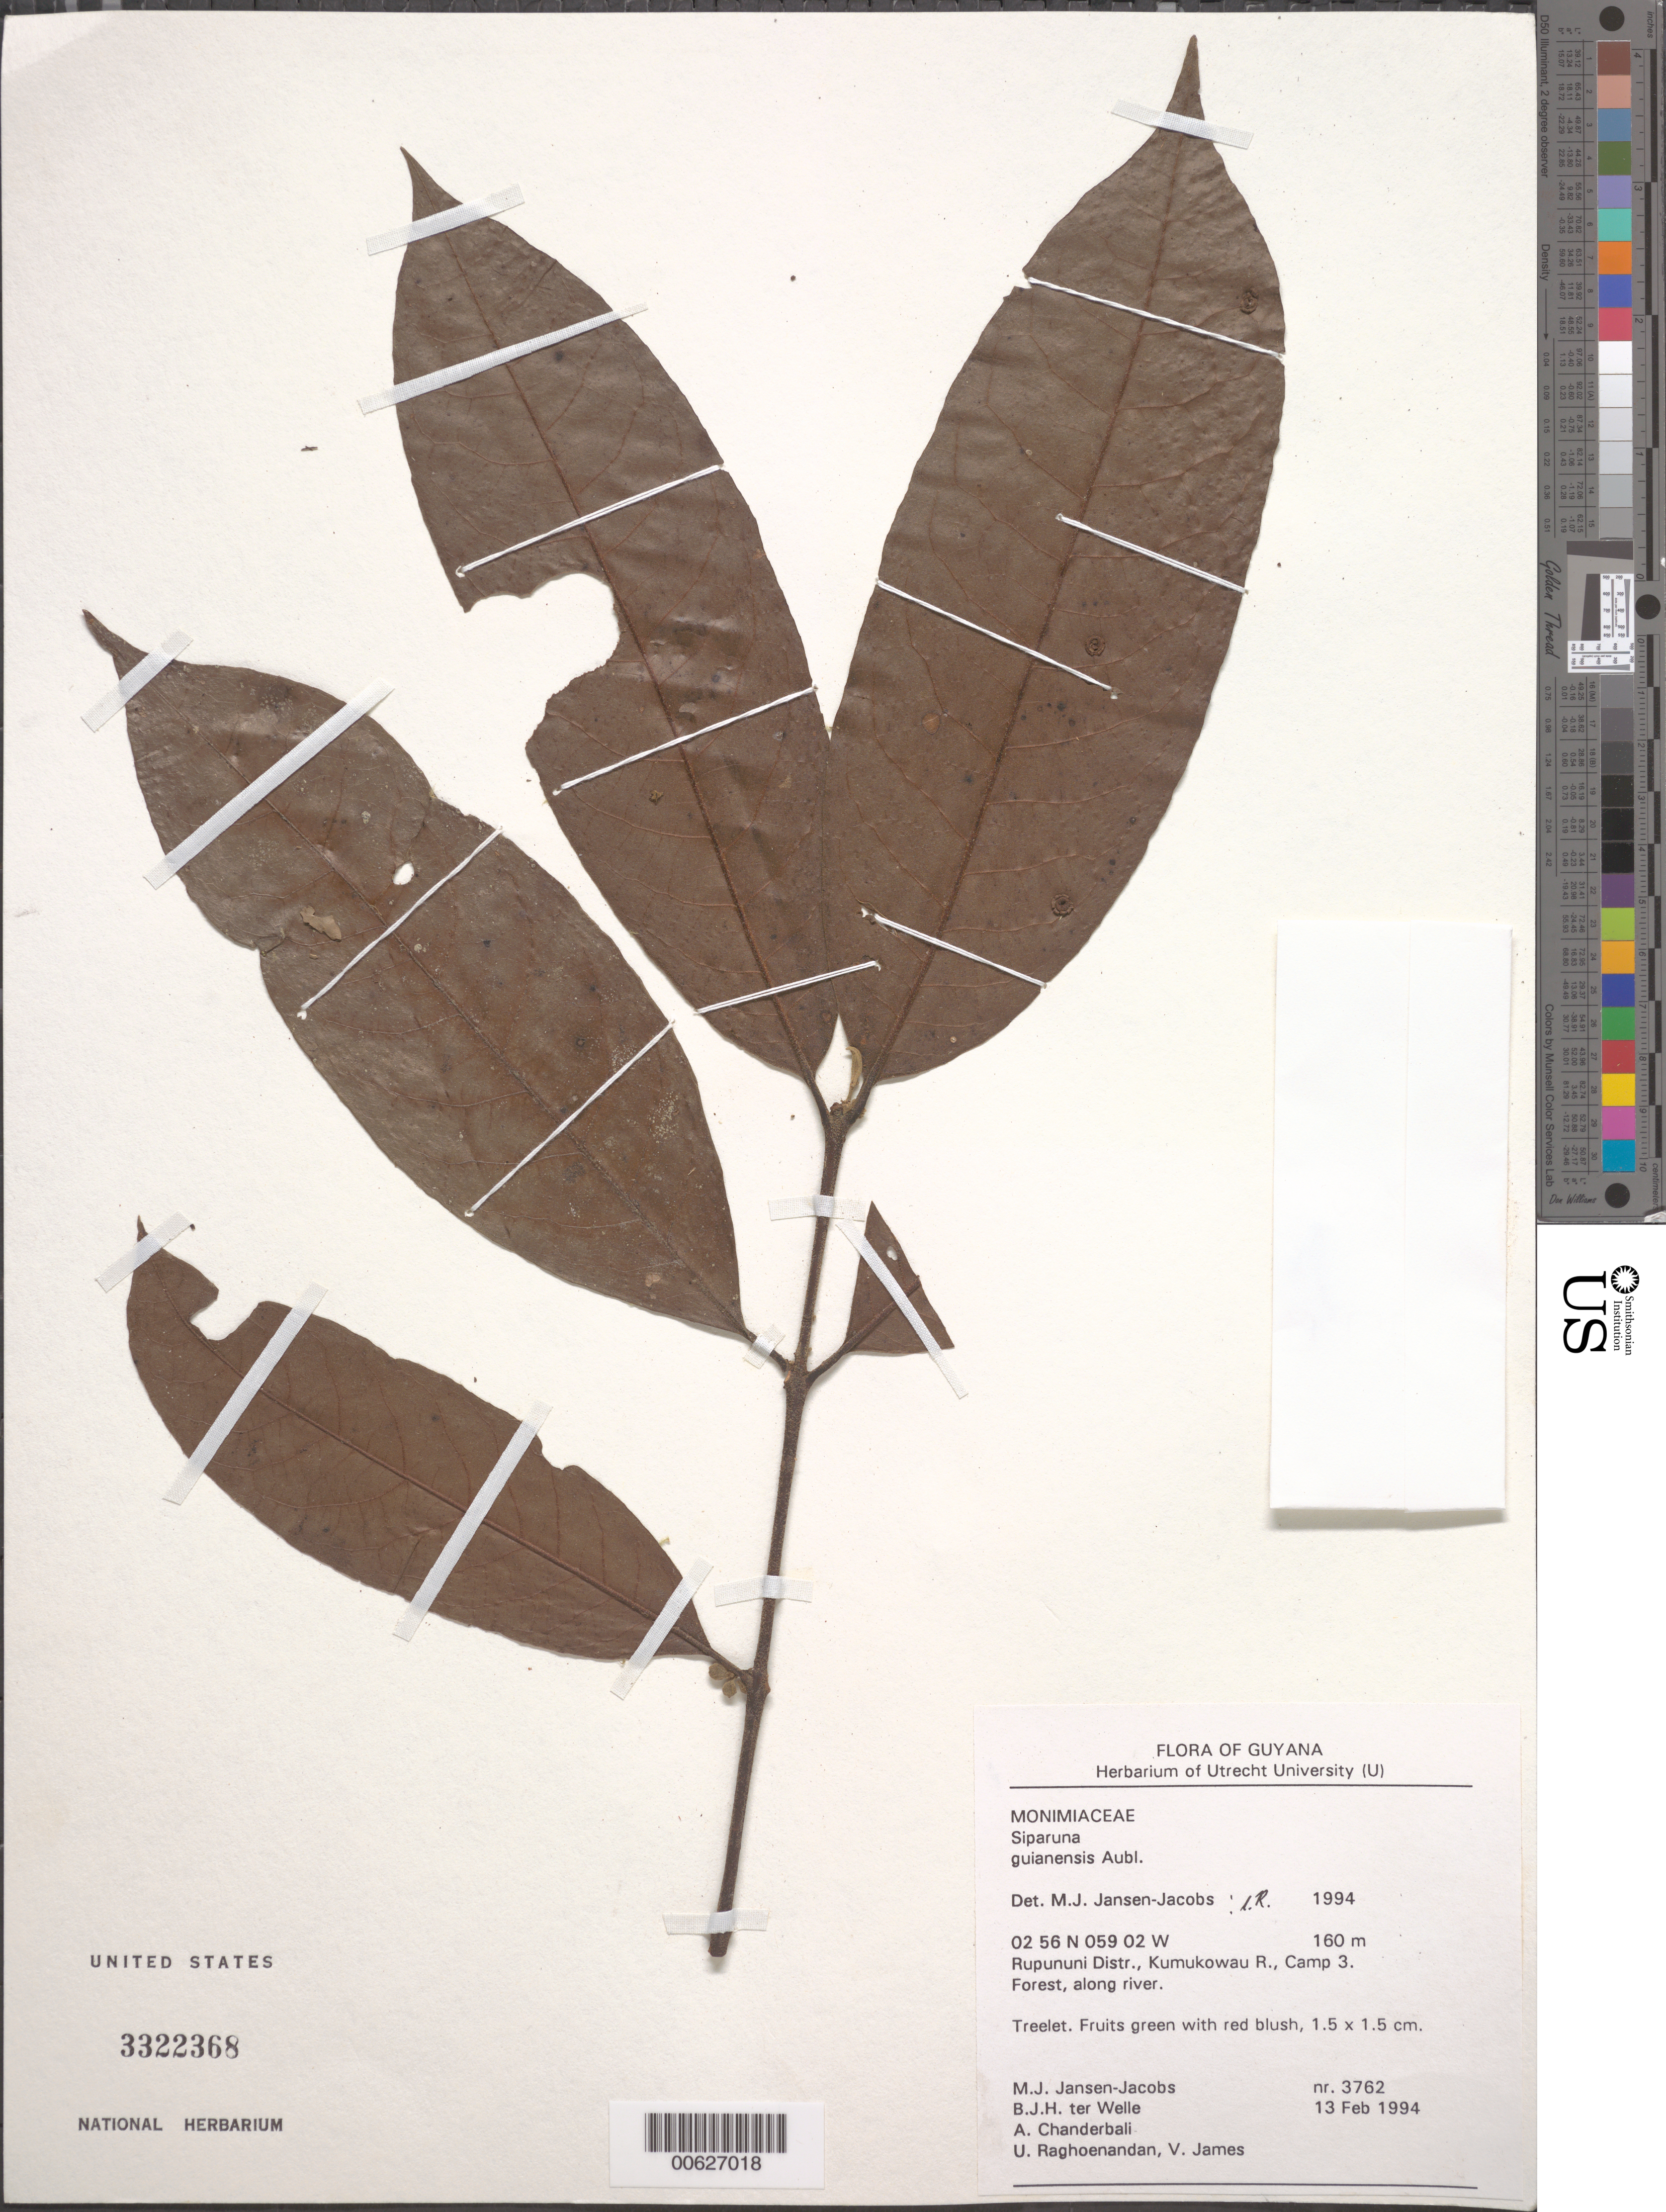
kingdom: Plantae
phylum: Tracheophyta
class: Magnoliopsida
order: Laurales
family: Siparunaceae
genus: Siparuna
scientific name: Siparuna guianensis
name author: Aubl.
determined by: Jansen-Jacobs, M. J., (U), Nationaal Herbarium Nederland, Utrecht University branch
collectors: M. J. Jansen-Jacobs, B. Welle, A. S. Chanderbali, U. Raghoenandan & V. James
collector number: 3762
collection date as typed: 13-Feb-94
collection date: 1994-02-13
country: Guyana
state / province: U. Takutu-U. Essequibo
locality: Kumukowau R., Camp 3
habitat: Forest, along river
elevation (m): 160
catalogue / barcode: US 3322368